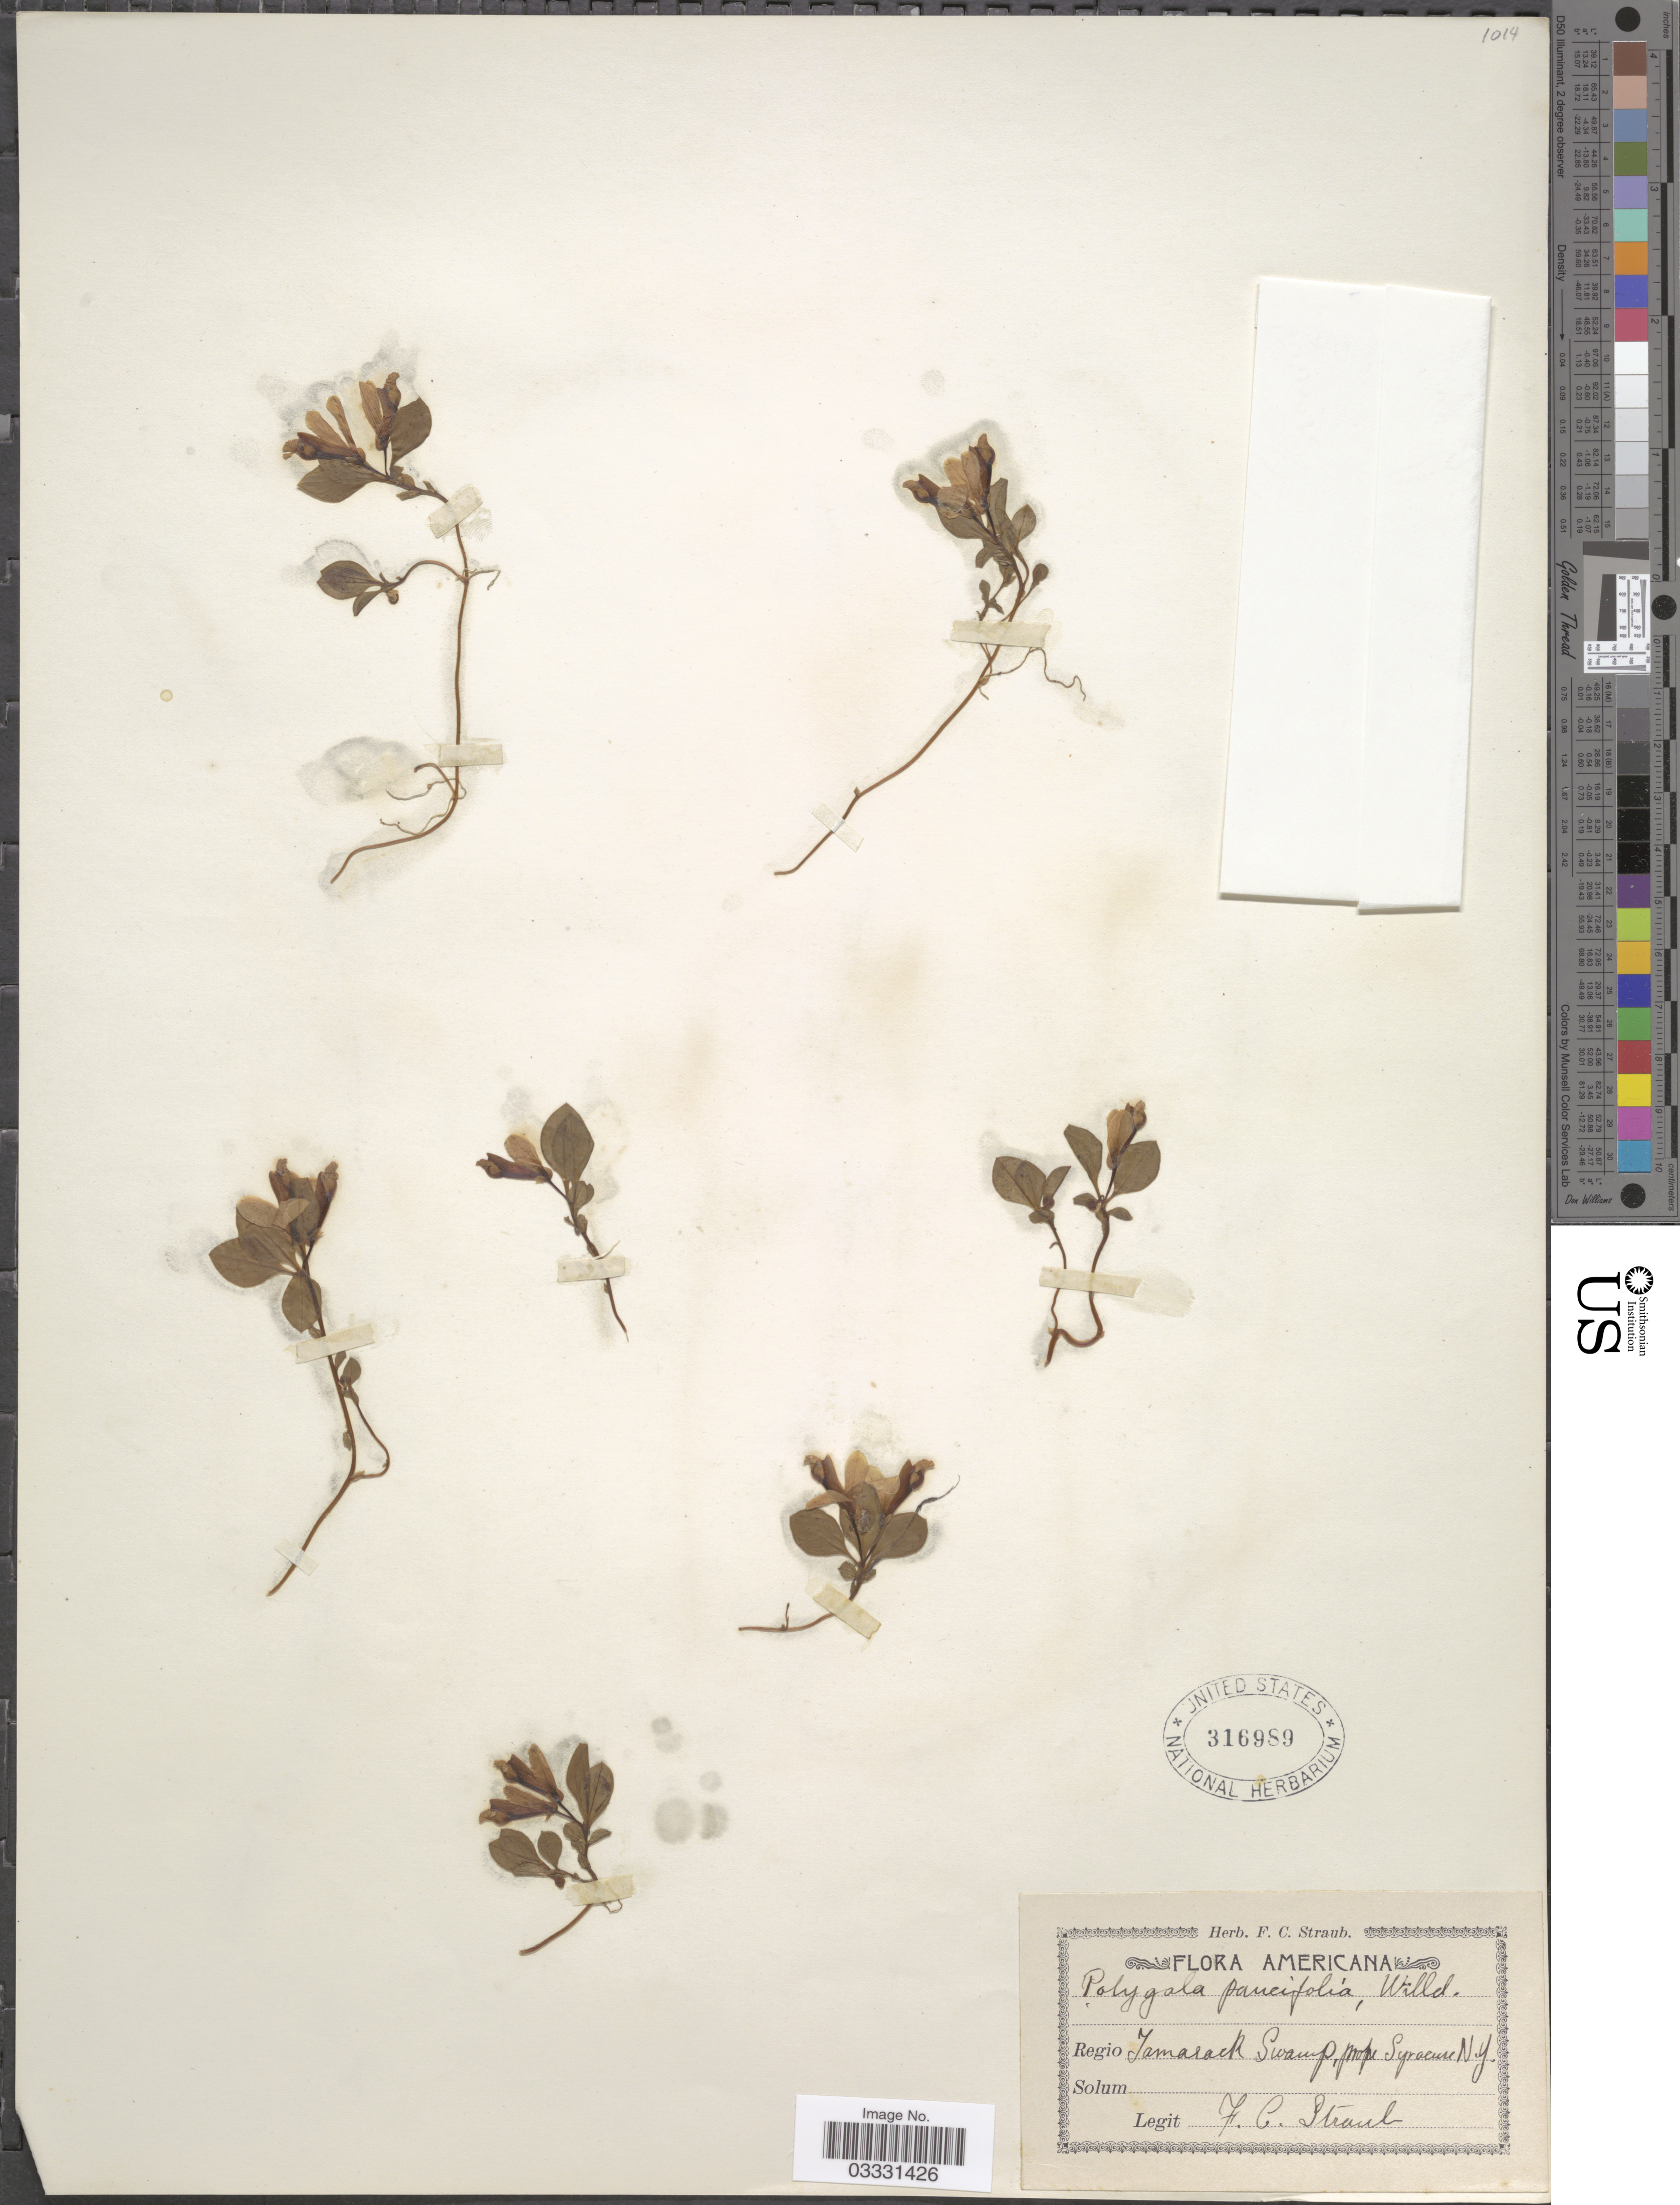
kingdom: Plantae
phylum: Tracheophyta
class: Magnoliopsida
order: Fabales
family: Polygalaceae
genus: Polygaloides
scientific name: Polygaloides paucifolia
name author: (Willd.) J.R. Abbott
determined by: Strong, Mark T., (BOT), Smithsonian Institution - National Museum of Natural History (UNITED STATES)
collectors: F. Straub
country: United States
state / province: New York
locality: Regio Tamarack Swamp, prope Syracuse.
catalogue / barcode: US 316989